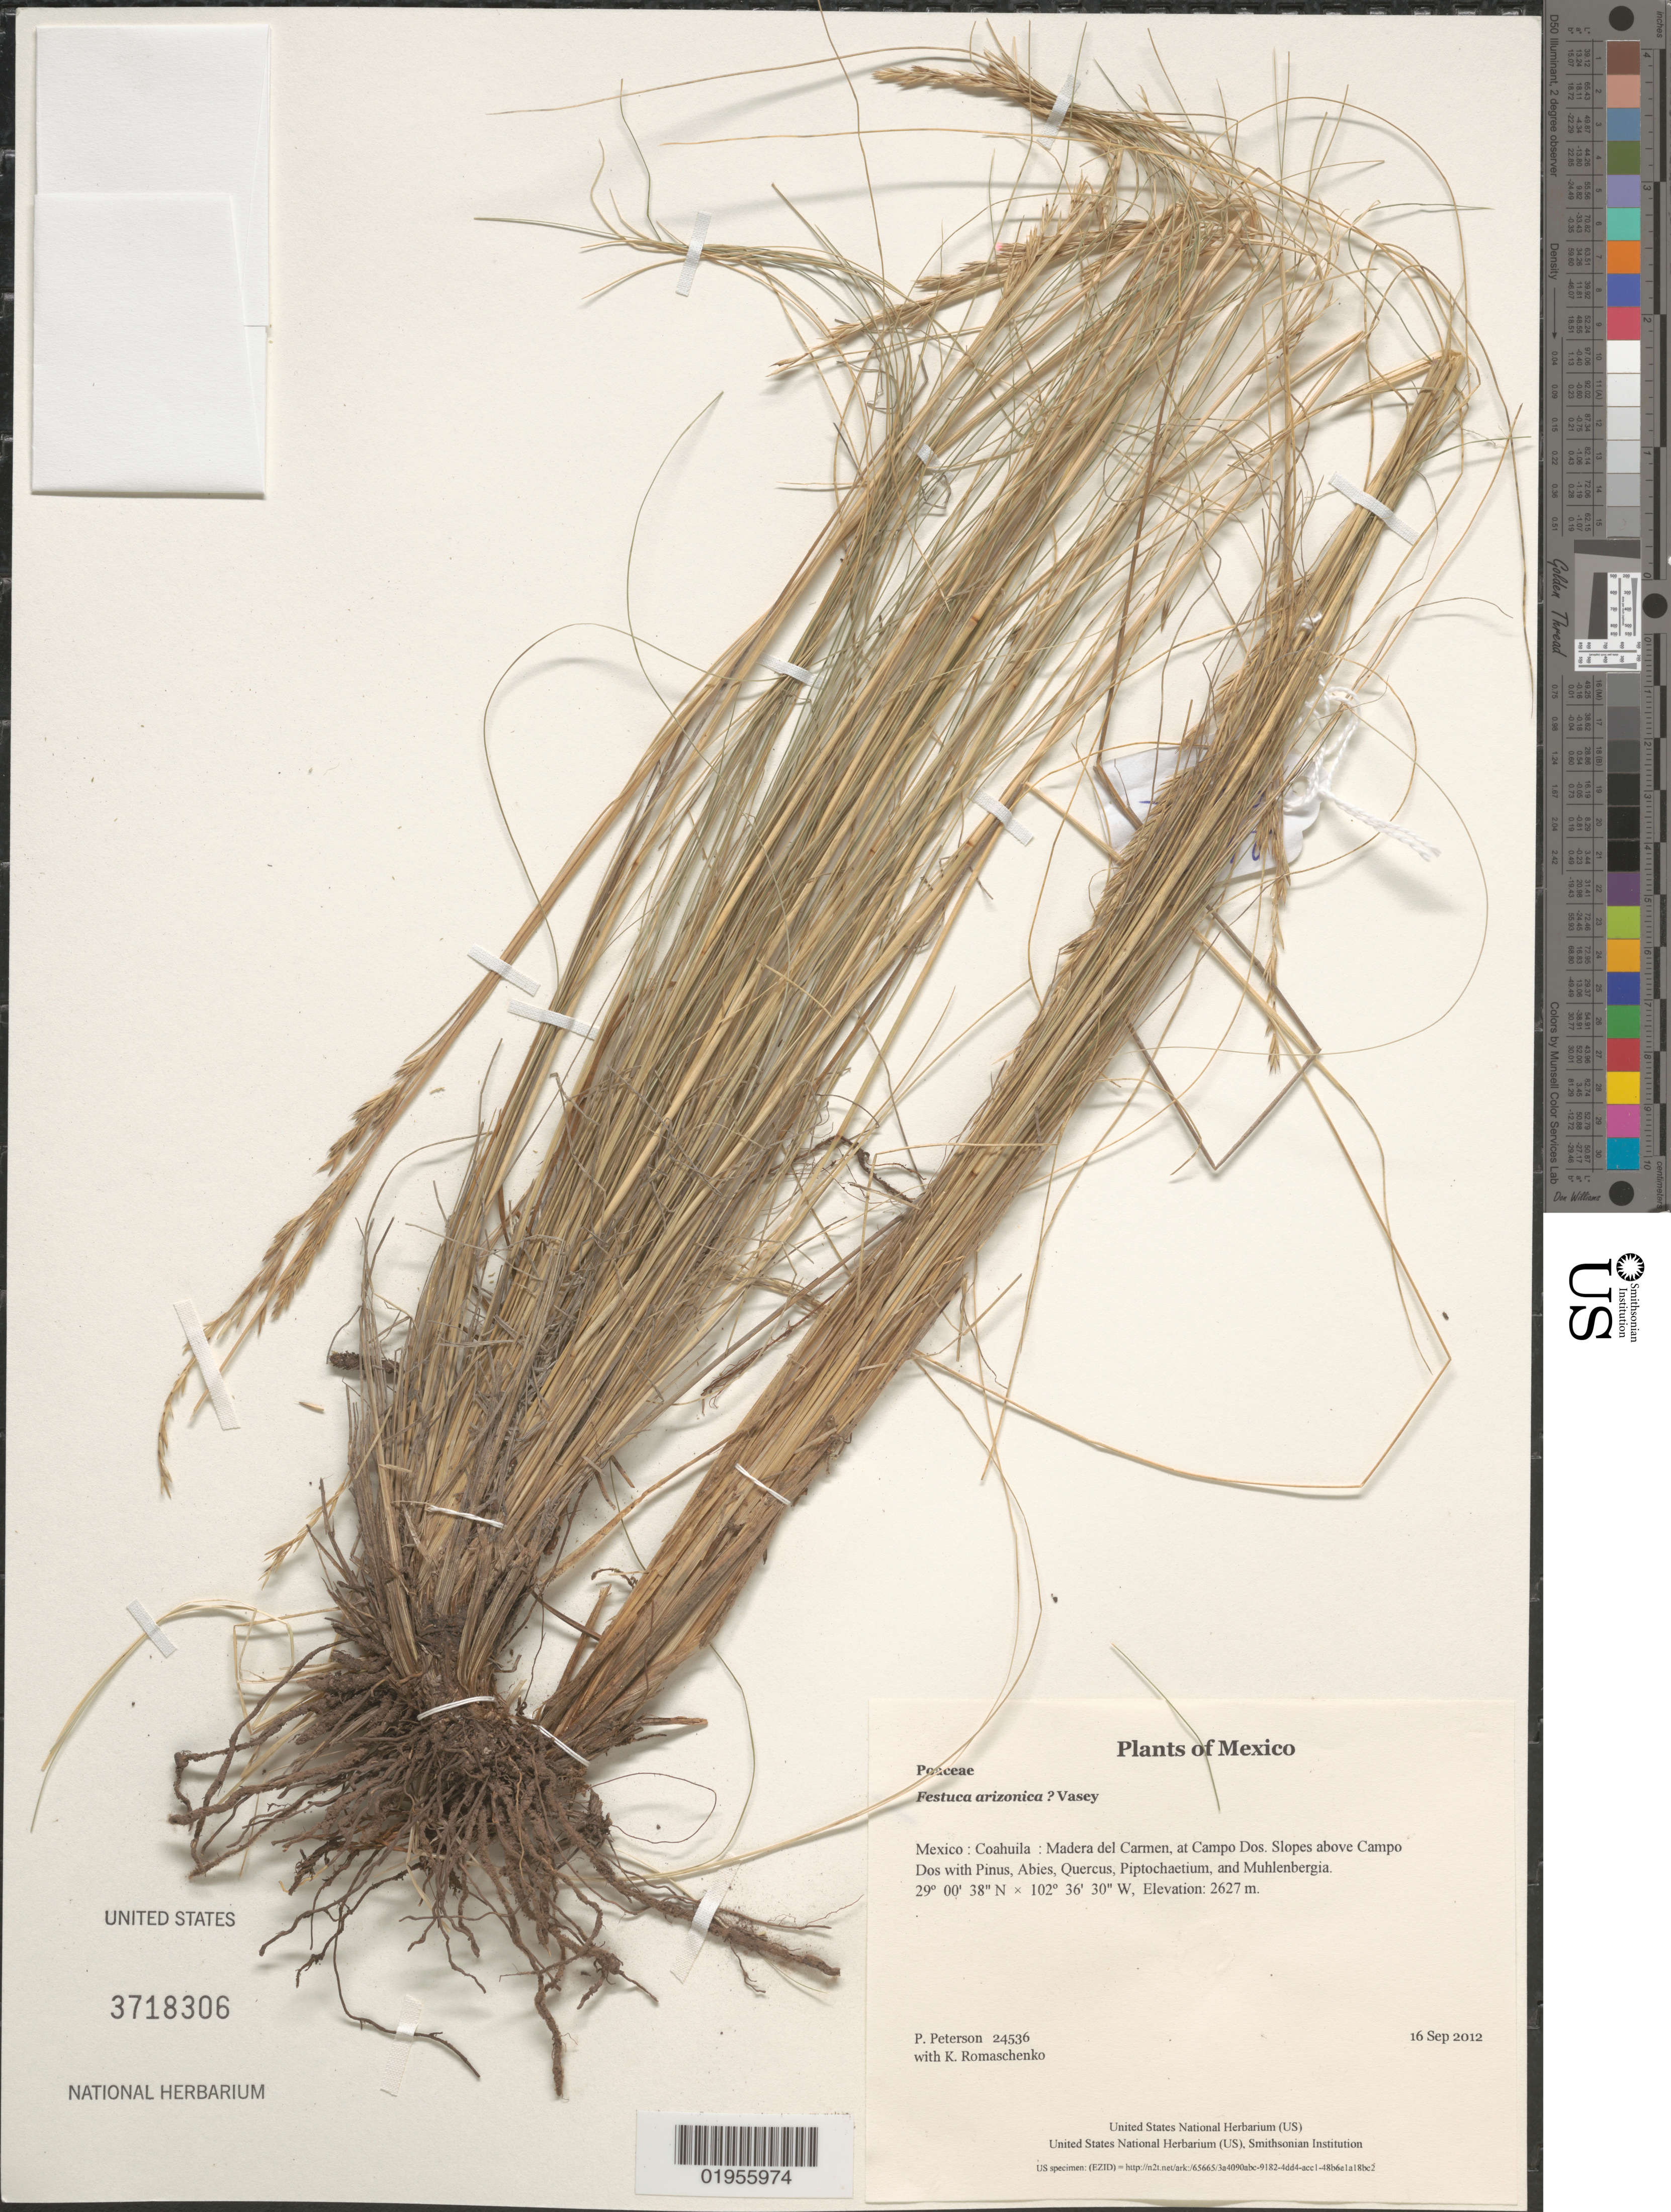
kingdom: Plantae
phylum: Tracheophyta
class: Liliopsida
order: Poales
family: Poaceae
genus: Festuca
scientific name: Festuca arizonica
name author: Vasey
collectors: P. M. Peterson & K. Romaschenko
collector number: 24536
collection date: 2012-09-16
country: Mexico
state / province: Coahuila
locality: Madera del Carmen, at Campo Dos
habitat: Slopes above Campo Dos with Pinus, Abies, Quercus, Piptochaetium, and Muhlenbergia.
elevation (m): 2627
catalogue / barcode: US 3718306